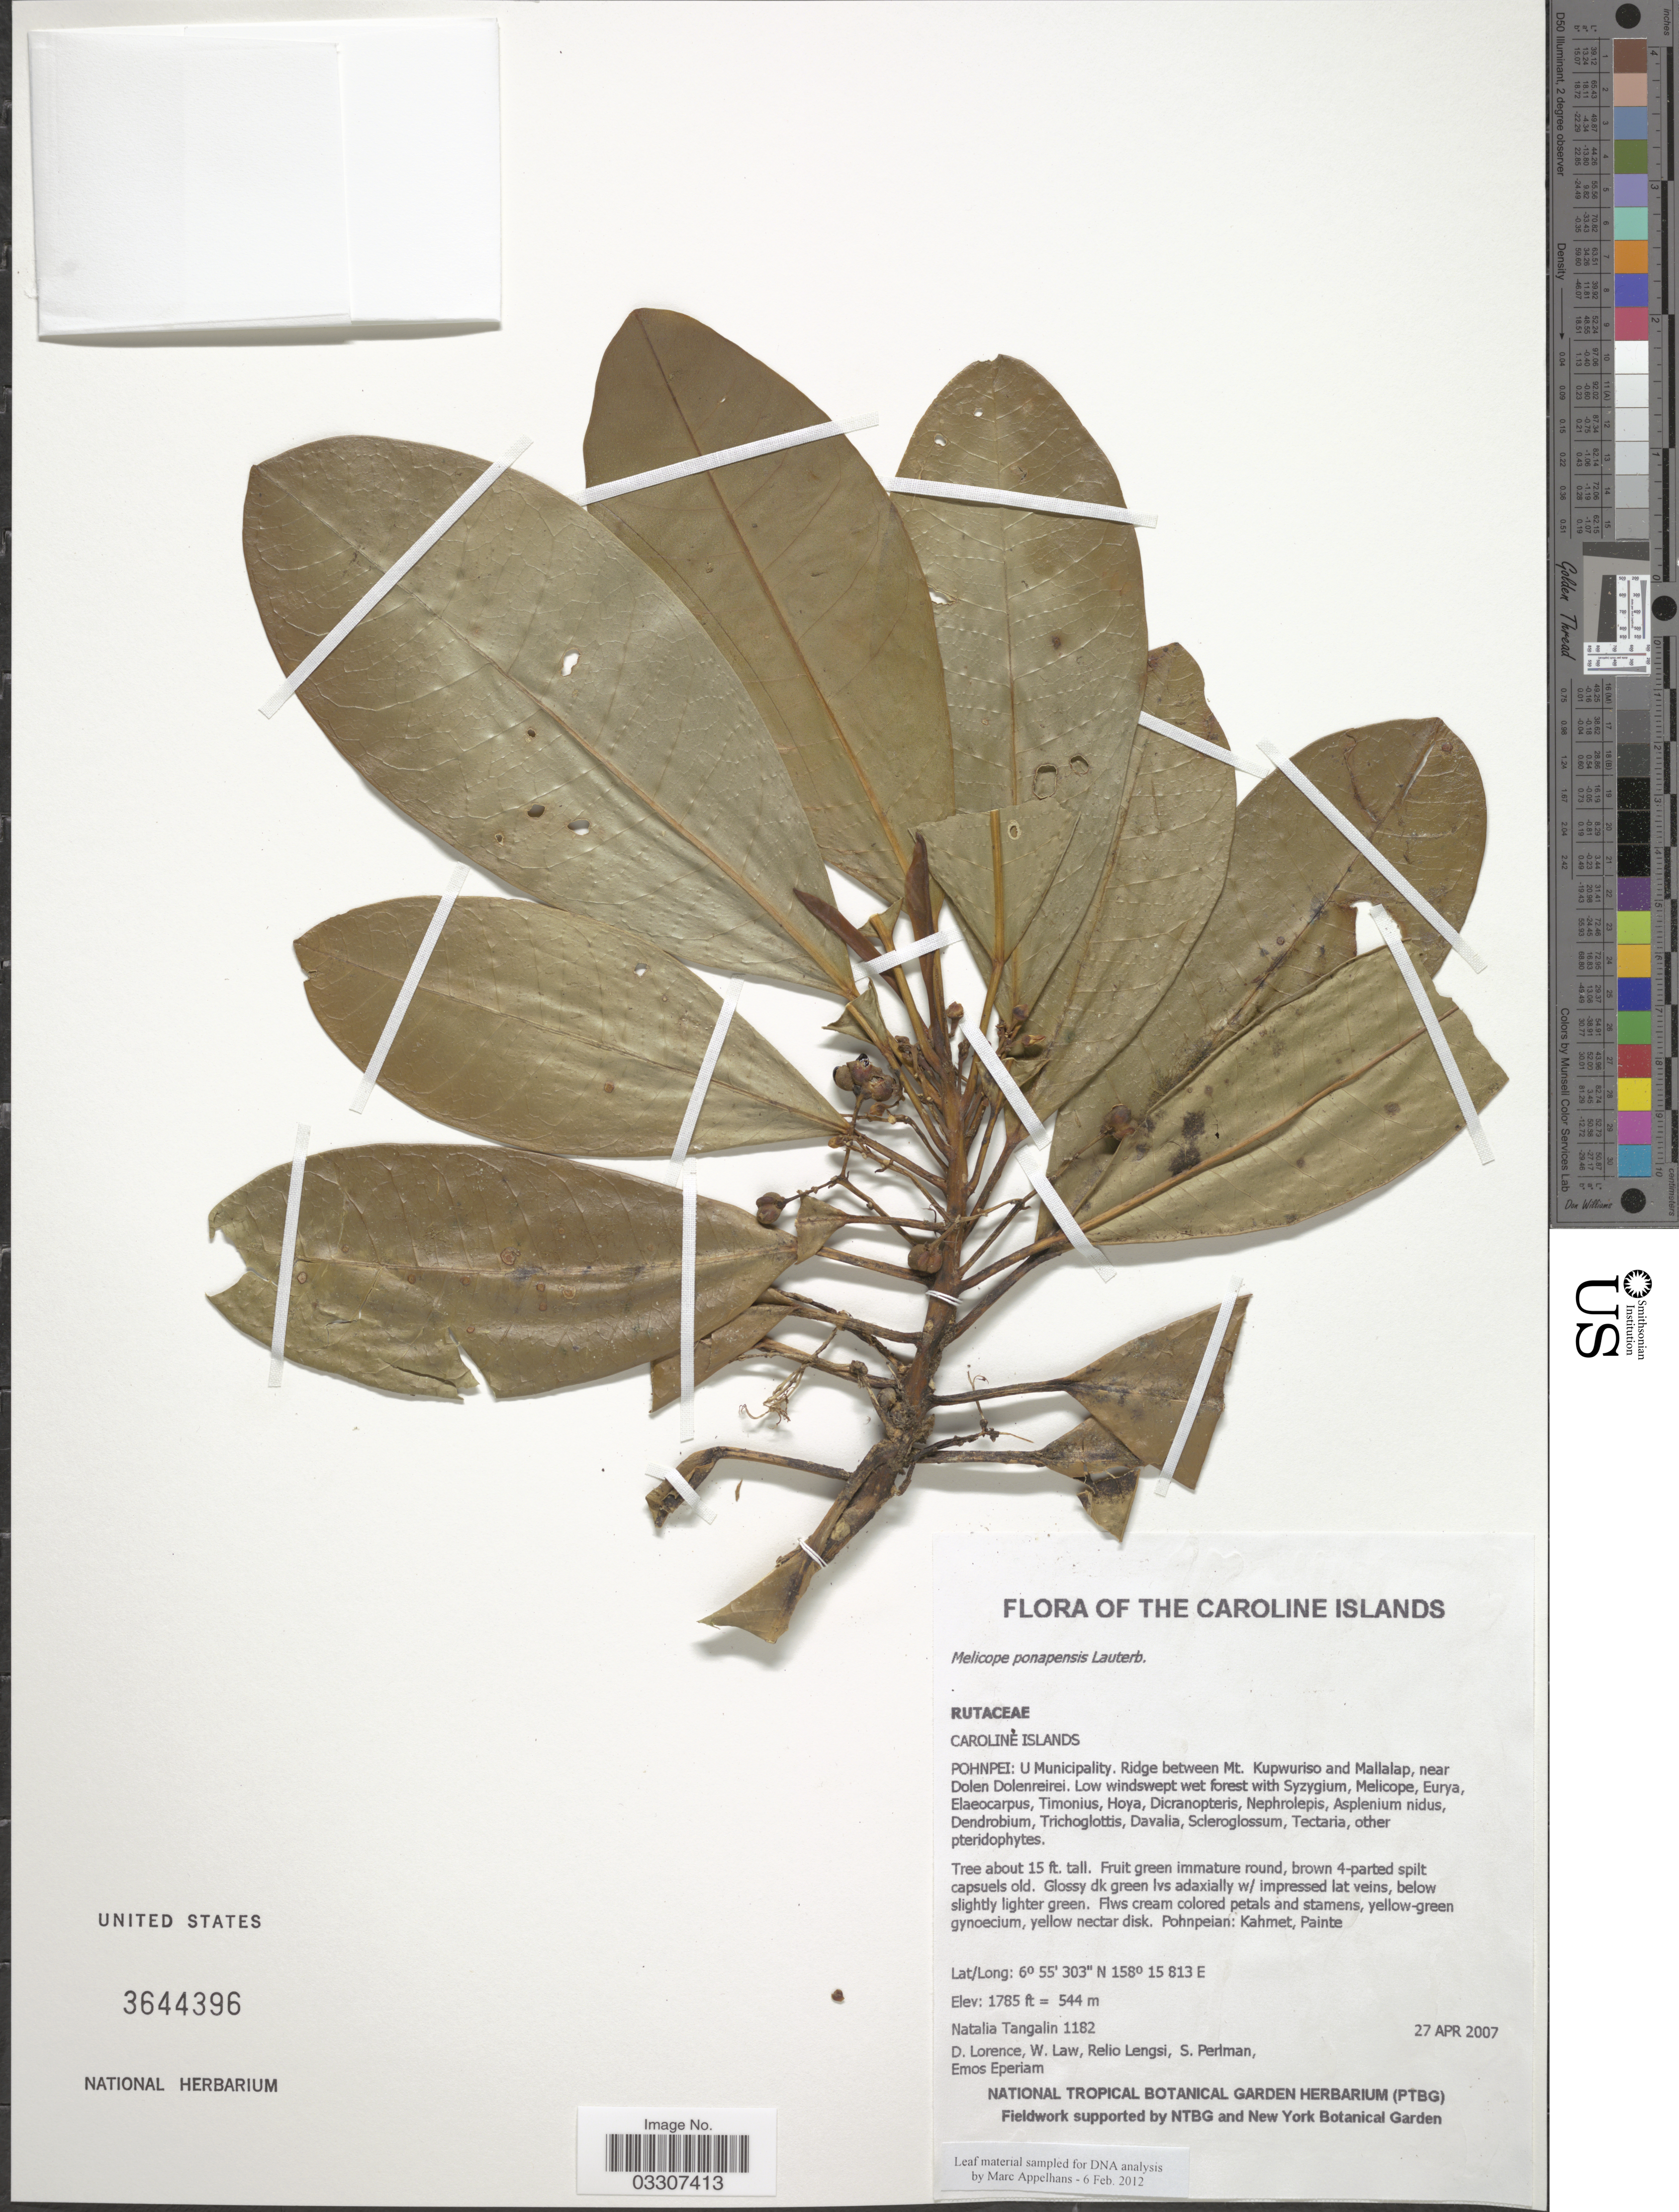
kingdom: Plantae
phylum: Tracheophyta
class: Magnoliopsida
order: Sapindales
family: Rutaceae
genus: Melicope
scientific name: Melicope ponapensis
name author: Lauterb.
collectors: N. Tangalin, D. Lorence, W. Law, R. Lengsi & et al.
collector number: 1182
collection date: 2007-04-27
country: Micronesia, Federated States of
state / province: Pohnpei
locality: Caroline Islands. U Municipality. Ridge between Mt. Kupwuriso and Mallalap, near Dolen Dolenreirei. Low windswept wet forest.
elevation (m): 544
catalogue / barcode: US 3644396